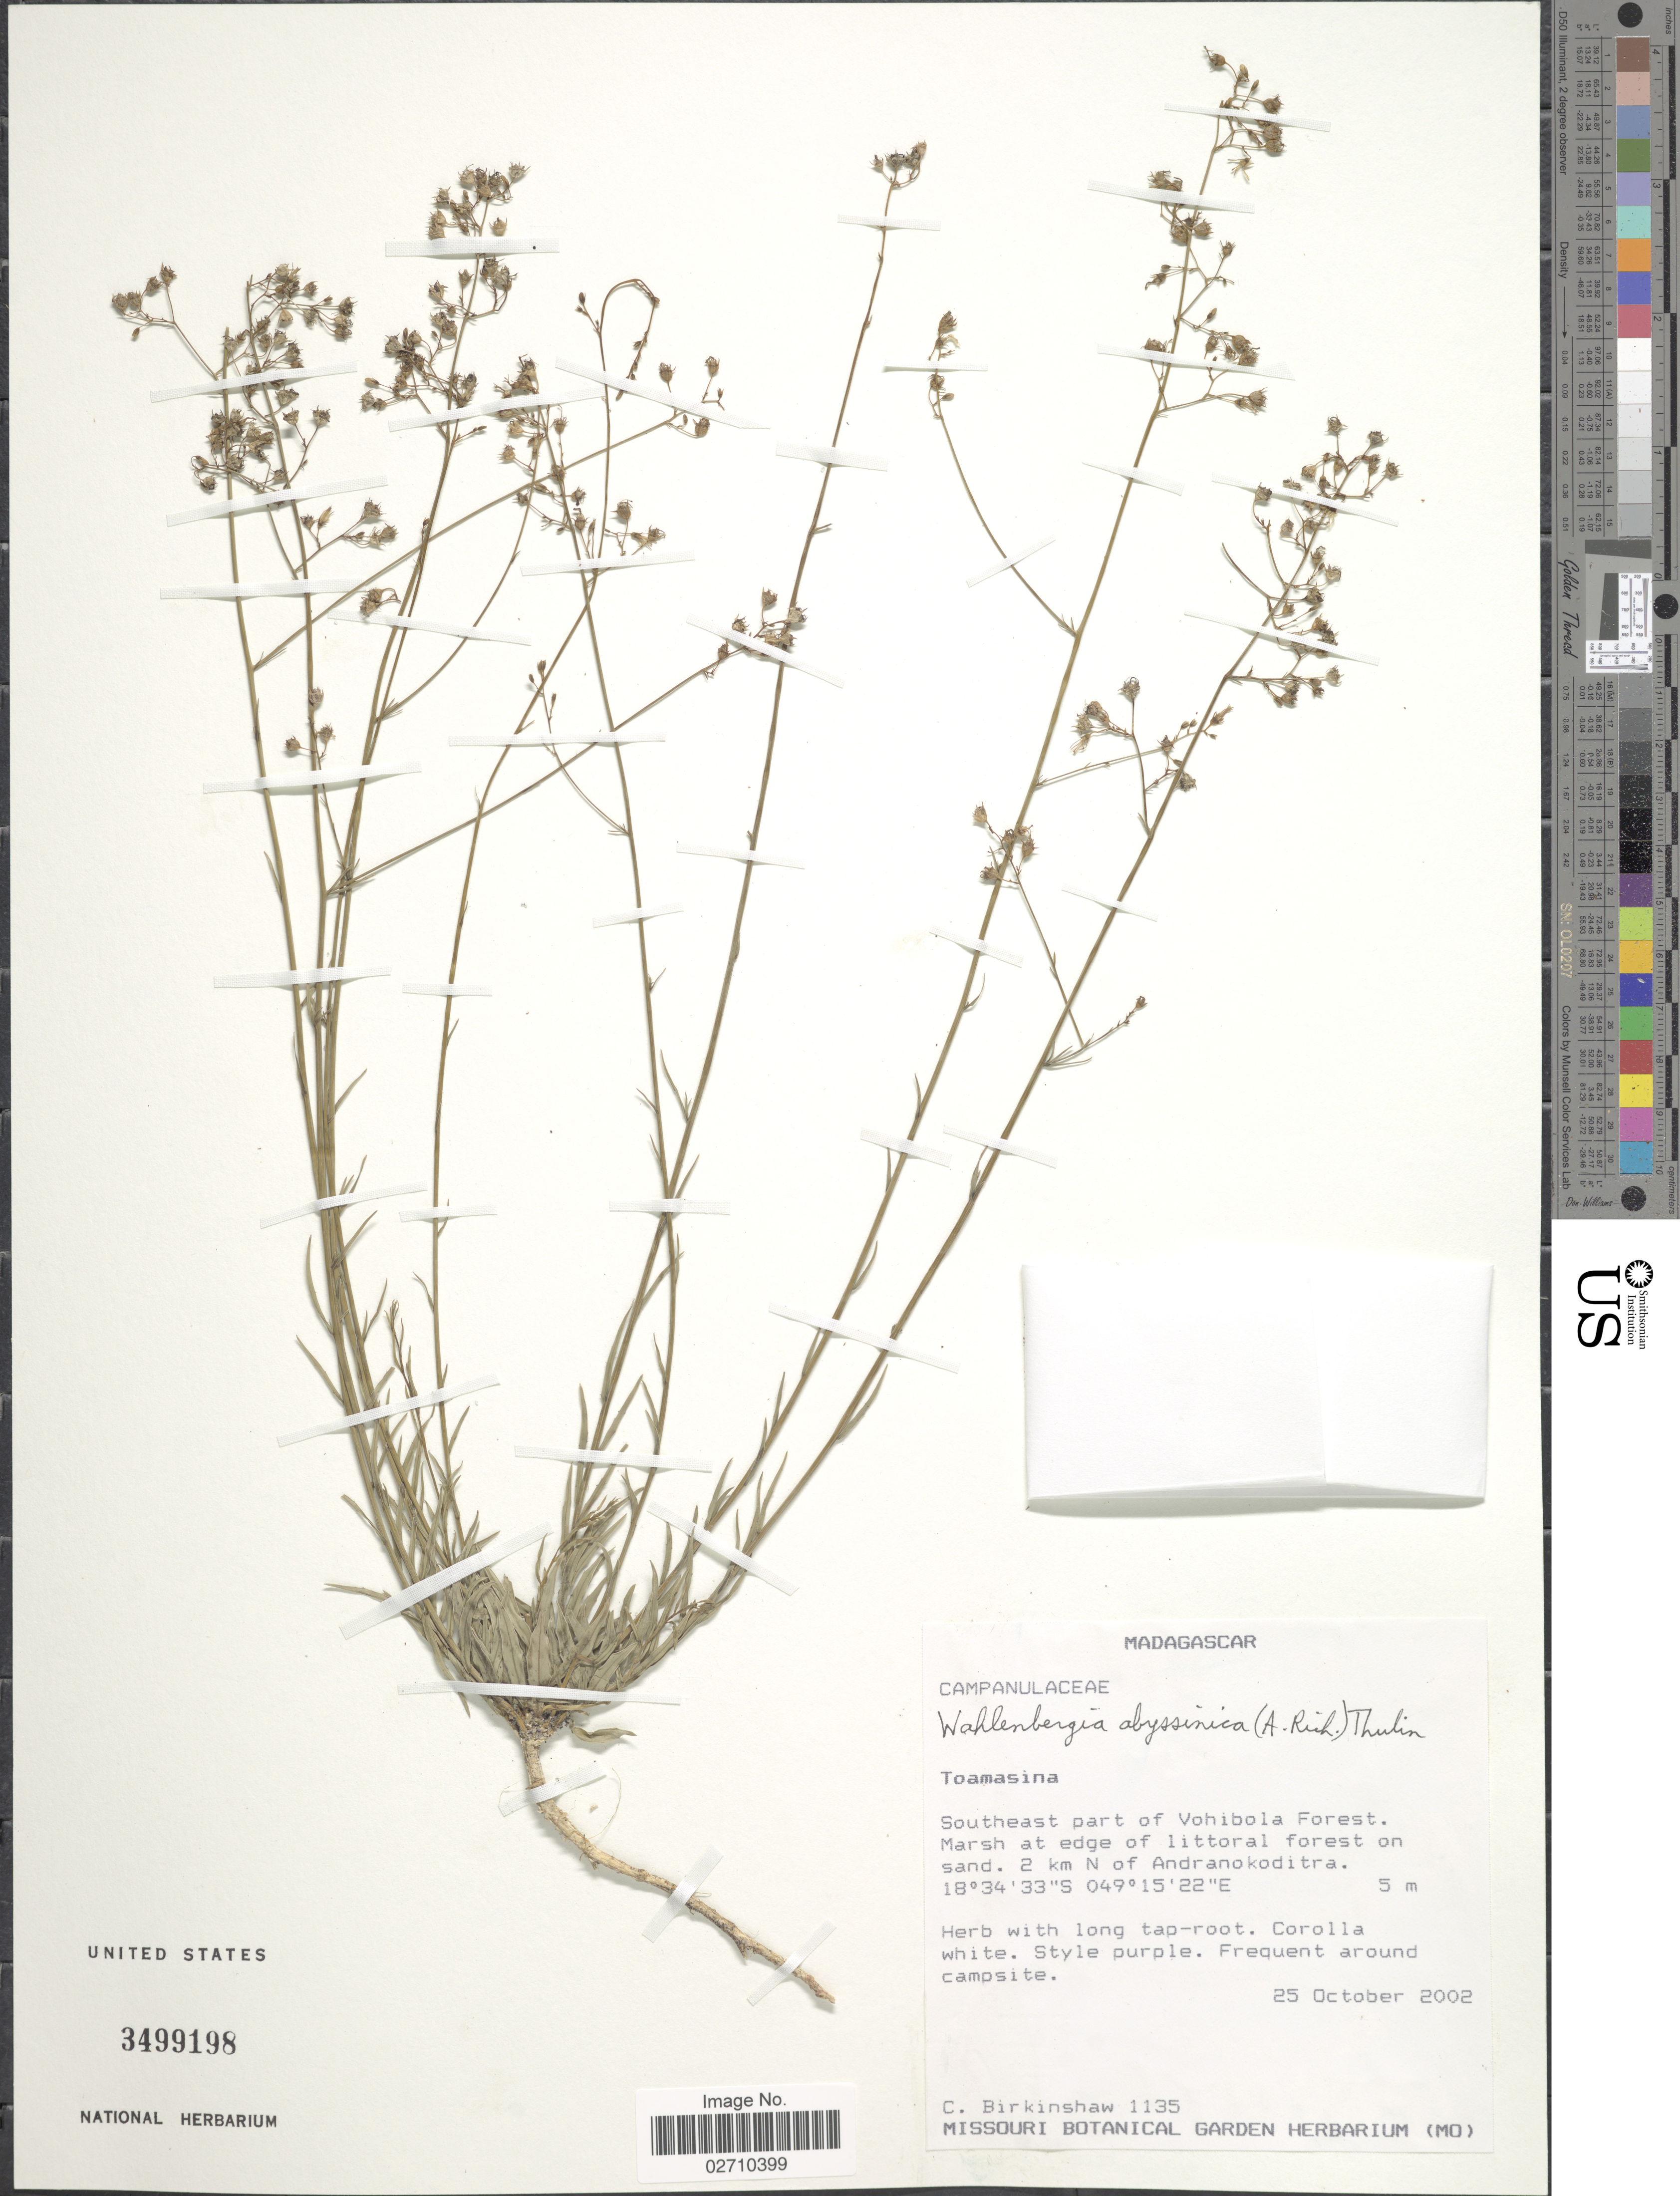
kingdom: Plantae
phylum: Tracheophyta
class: Magnoliopsida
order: Asterales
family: Campanulaceae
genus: Wahlenbergia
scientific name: Wahlenbergia abyssinica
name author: (Hochst. ex A. Rich.) Thulin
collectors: C. R. Birkinshaw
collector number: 1135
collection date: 2002-10-25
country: Madagascar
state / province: Atsinanana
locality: Southeast part of Vohibola Forest. Marsh at edge of littoral forest on sand. 2 km N of Andranokoditra.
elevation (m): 5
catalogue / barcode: US 3499198